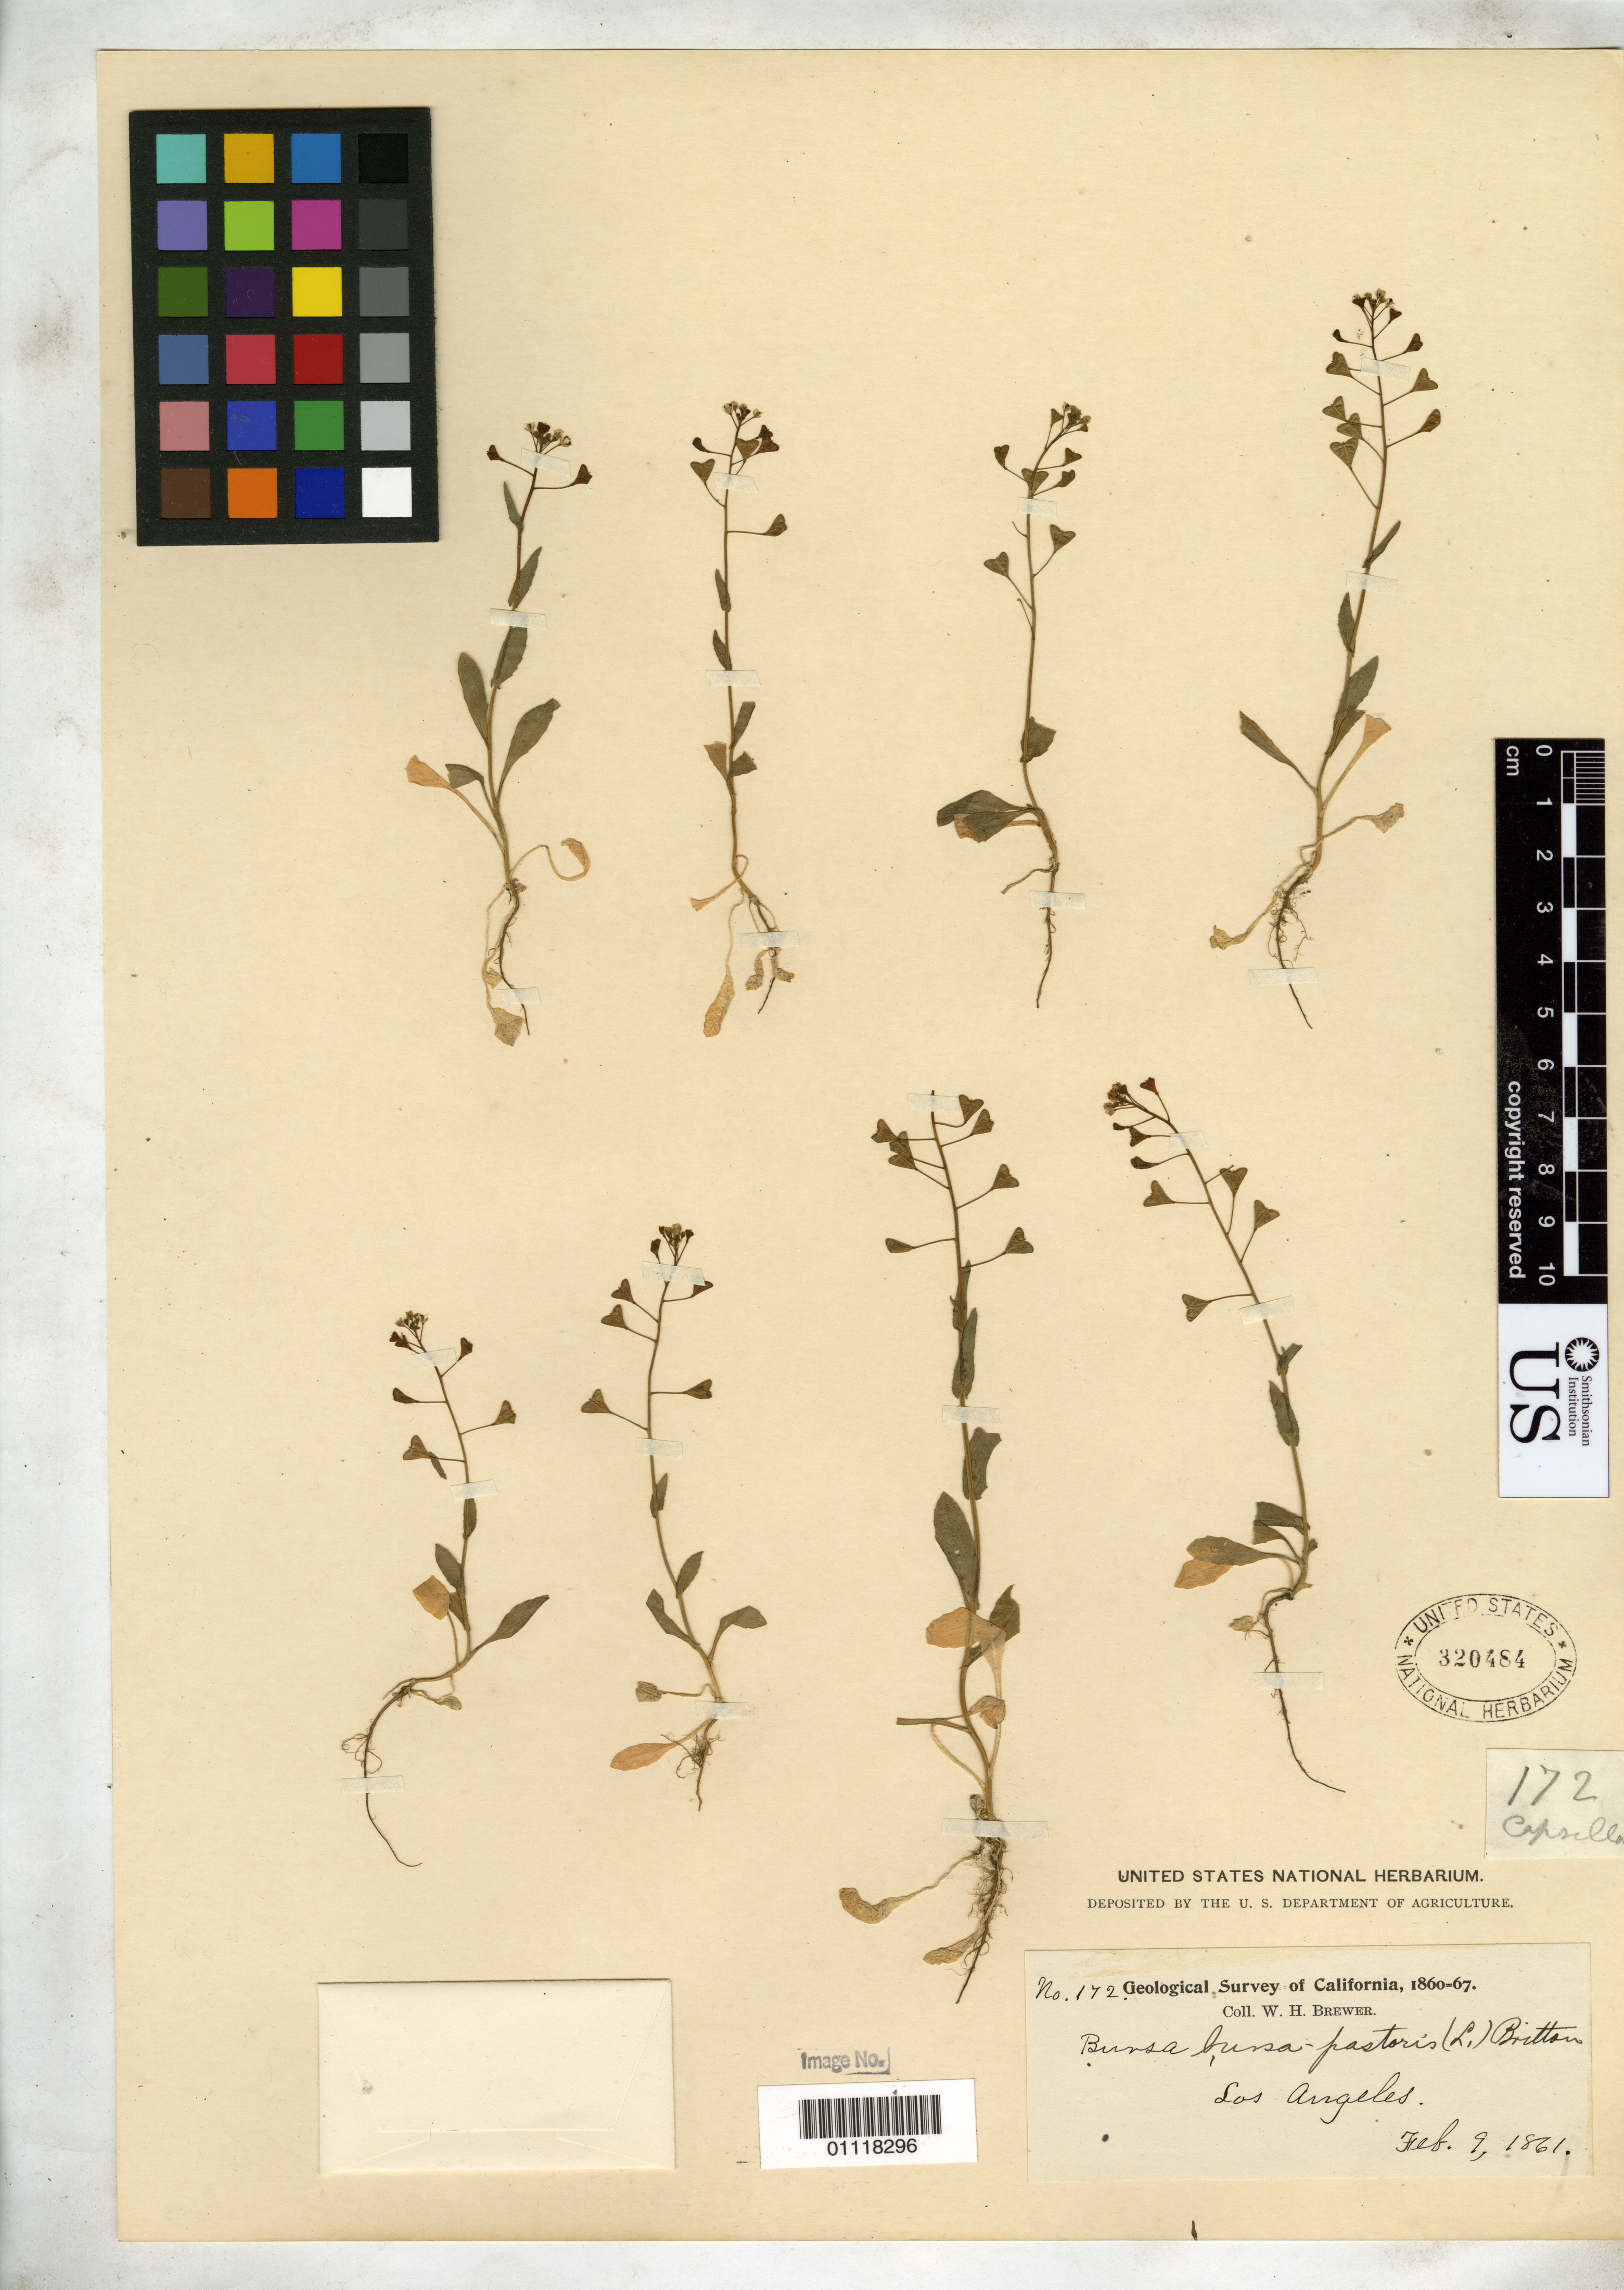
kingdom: Plantae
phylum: Tracheophyta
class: Magnoliopsida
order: Brassicales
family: Brassicaceae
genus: Bursa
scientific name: Bursa bursa-pastoris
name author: (L.) Britton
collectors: W. H. Brewer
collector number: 172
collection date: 1861-02-09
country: United States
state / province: California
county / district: Los Angeles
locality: Los Angeles.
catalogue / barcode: US 320484